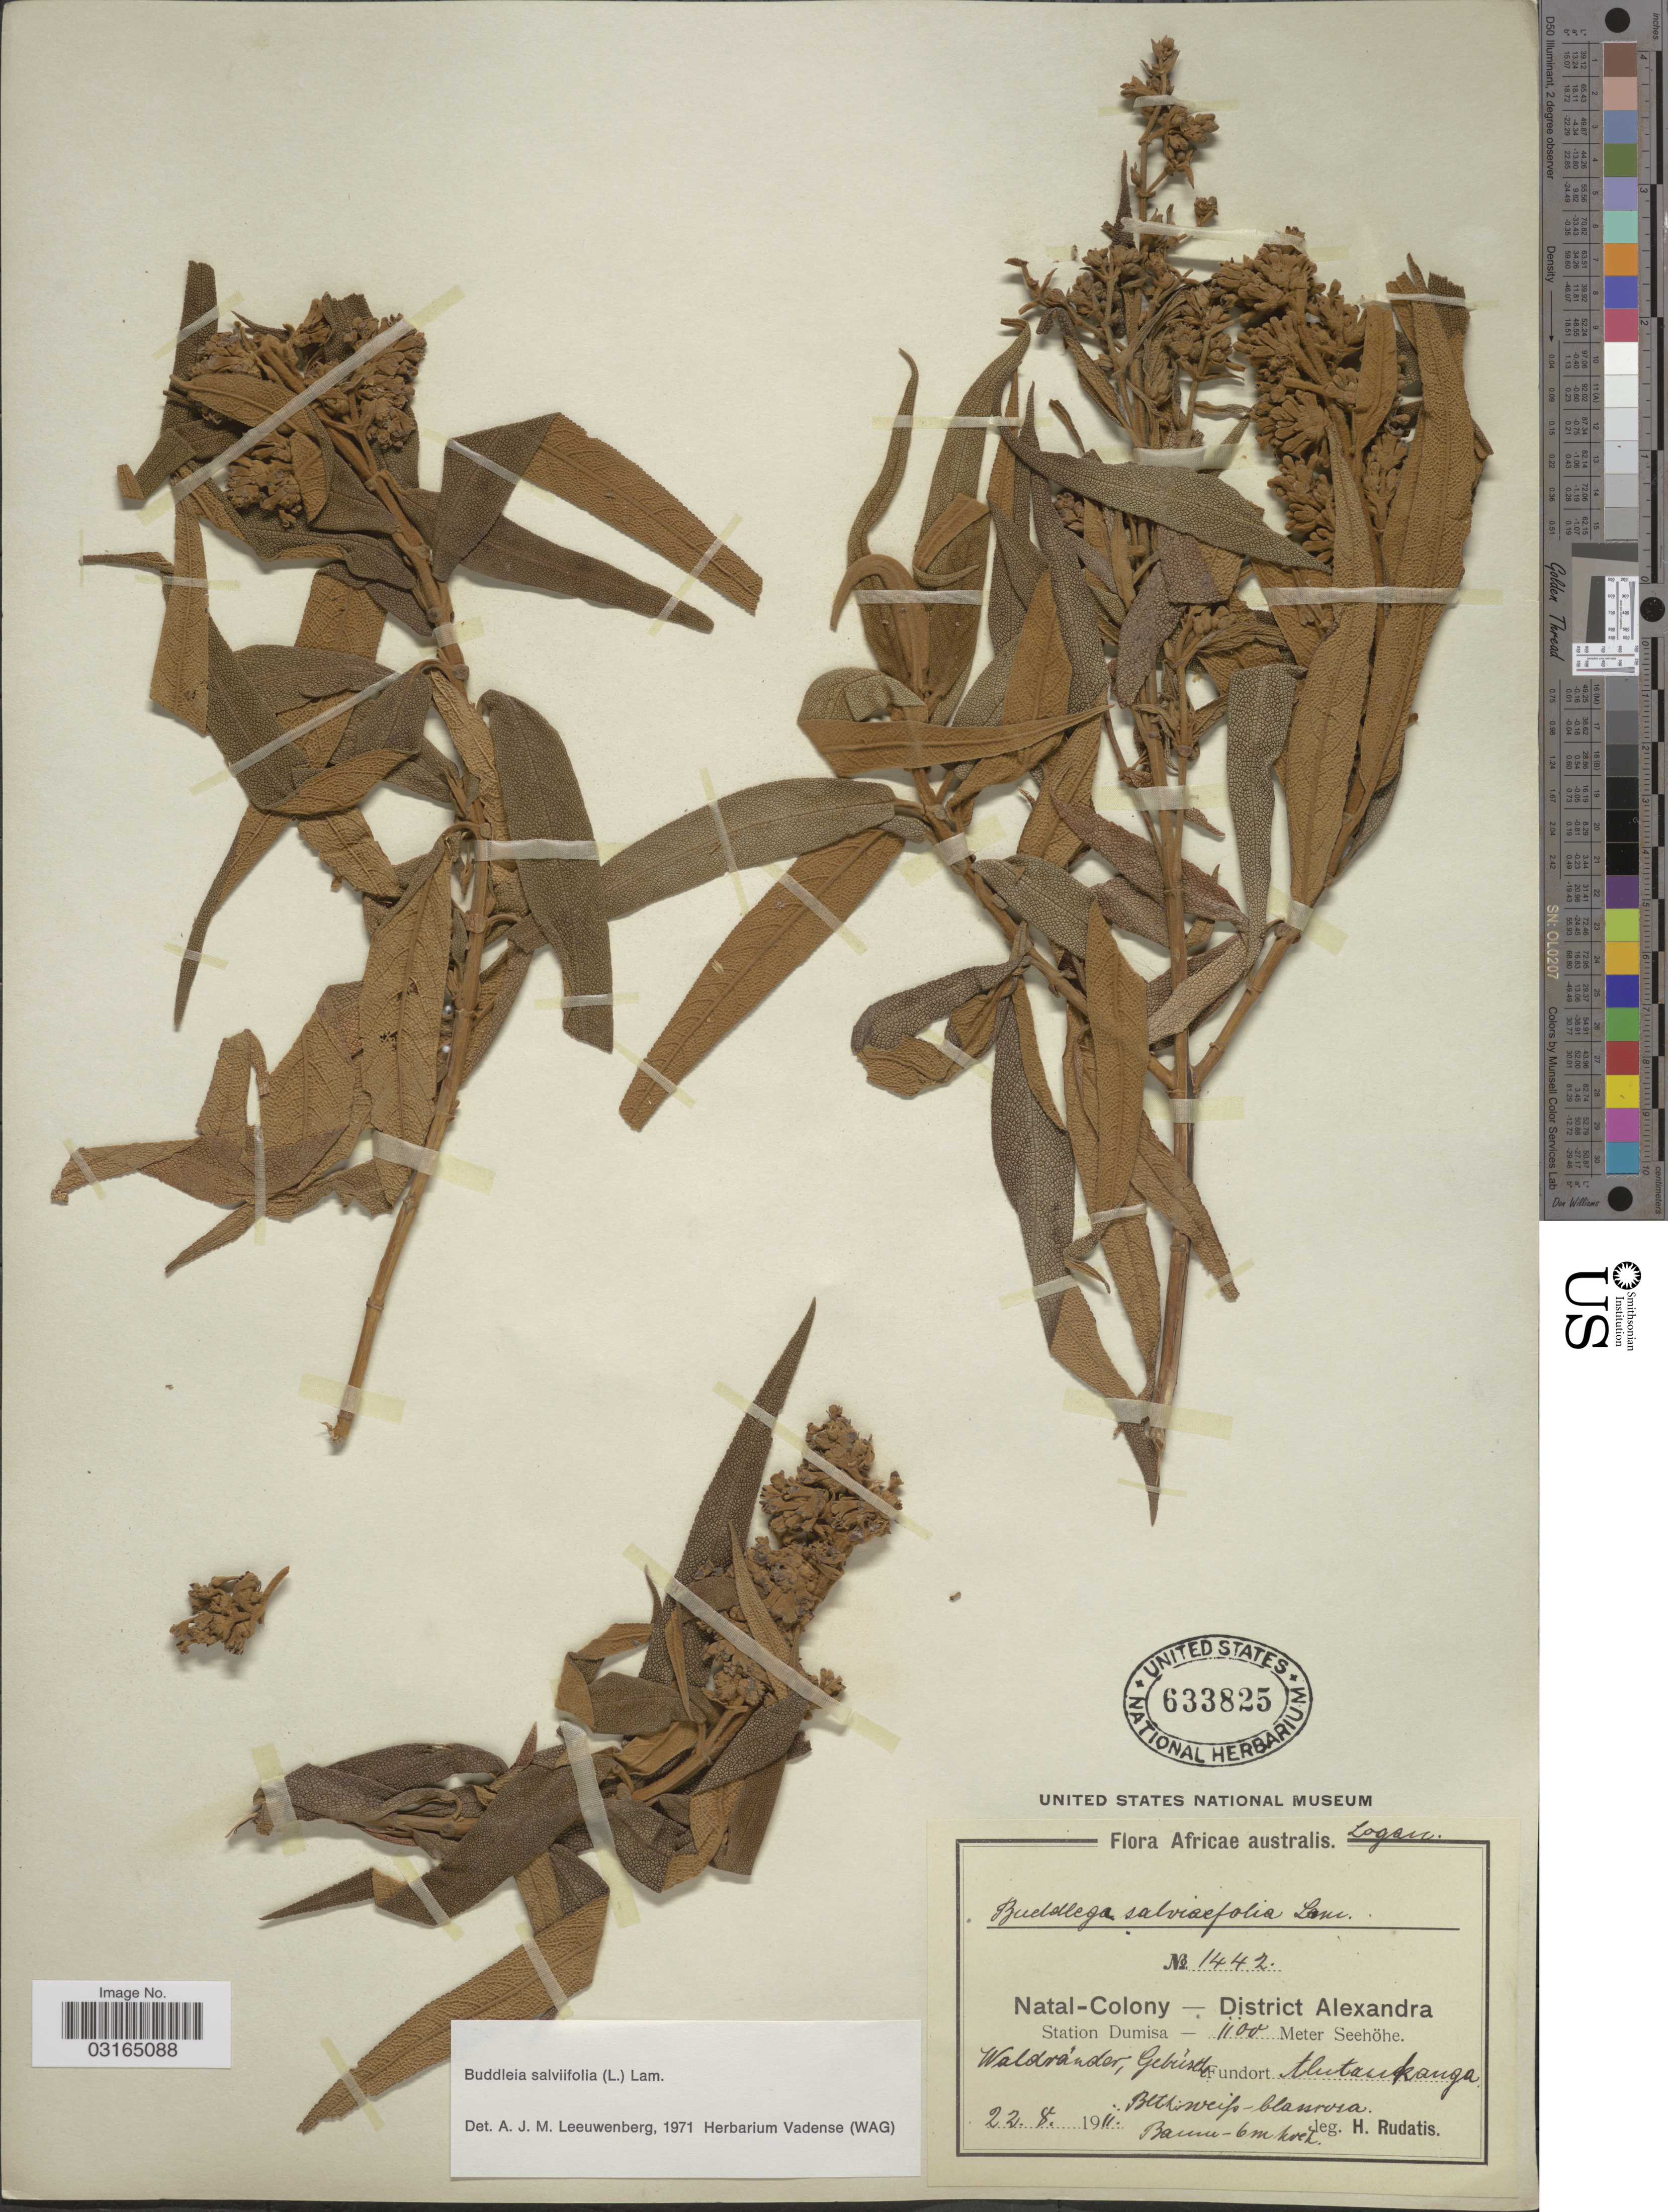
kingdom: Plantae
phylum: Tracheophyta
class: Magnoliopsida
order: Lamiales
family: Scrophulariaceae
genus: Buddleja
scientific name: Buddleja salviifolia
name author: (L.) Lam.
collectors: H. Rudatis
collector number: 1442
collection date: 1911-08-22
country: South Africa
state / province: KwaZulu-Natal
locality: Africae australis. Natal-Colony - District Alexandra. Station Dumisa. Alutaukanga [interpreted].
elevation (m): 1100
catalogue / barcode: US 633825